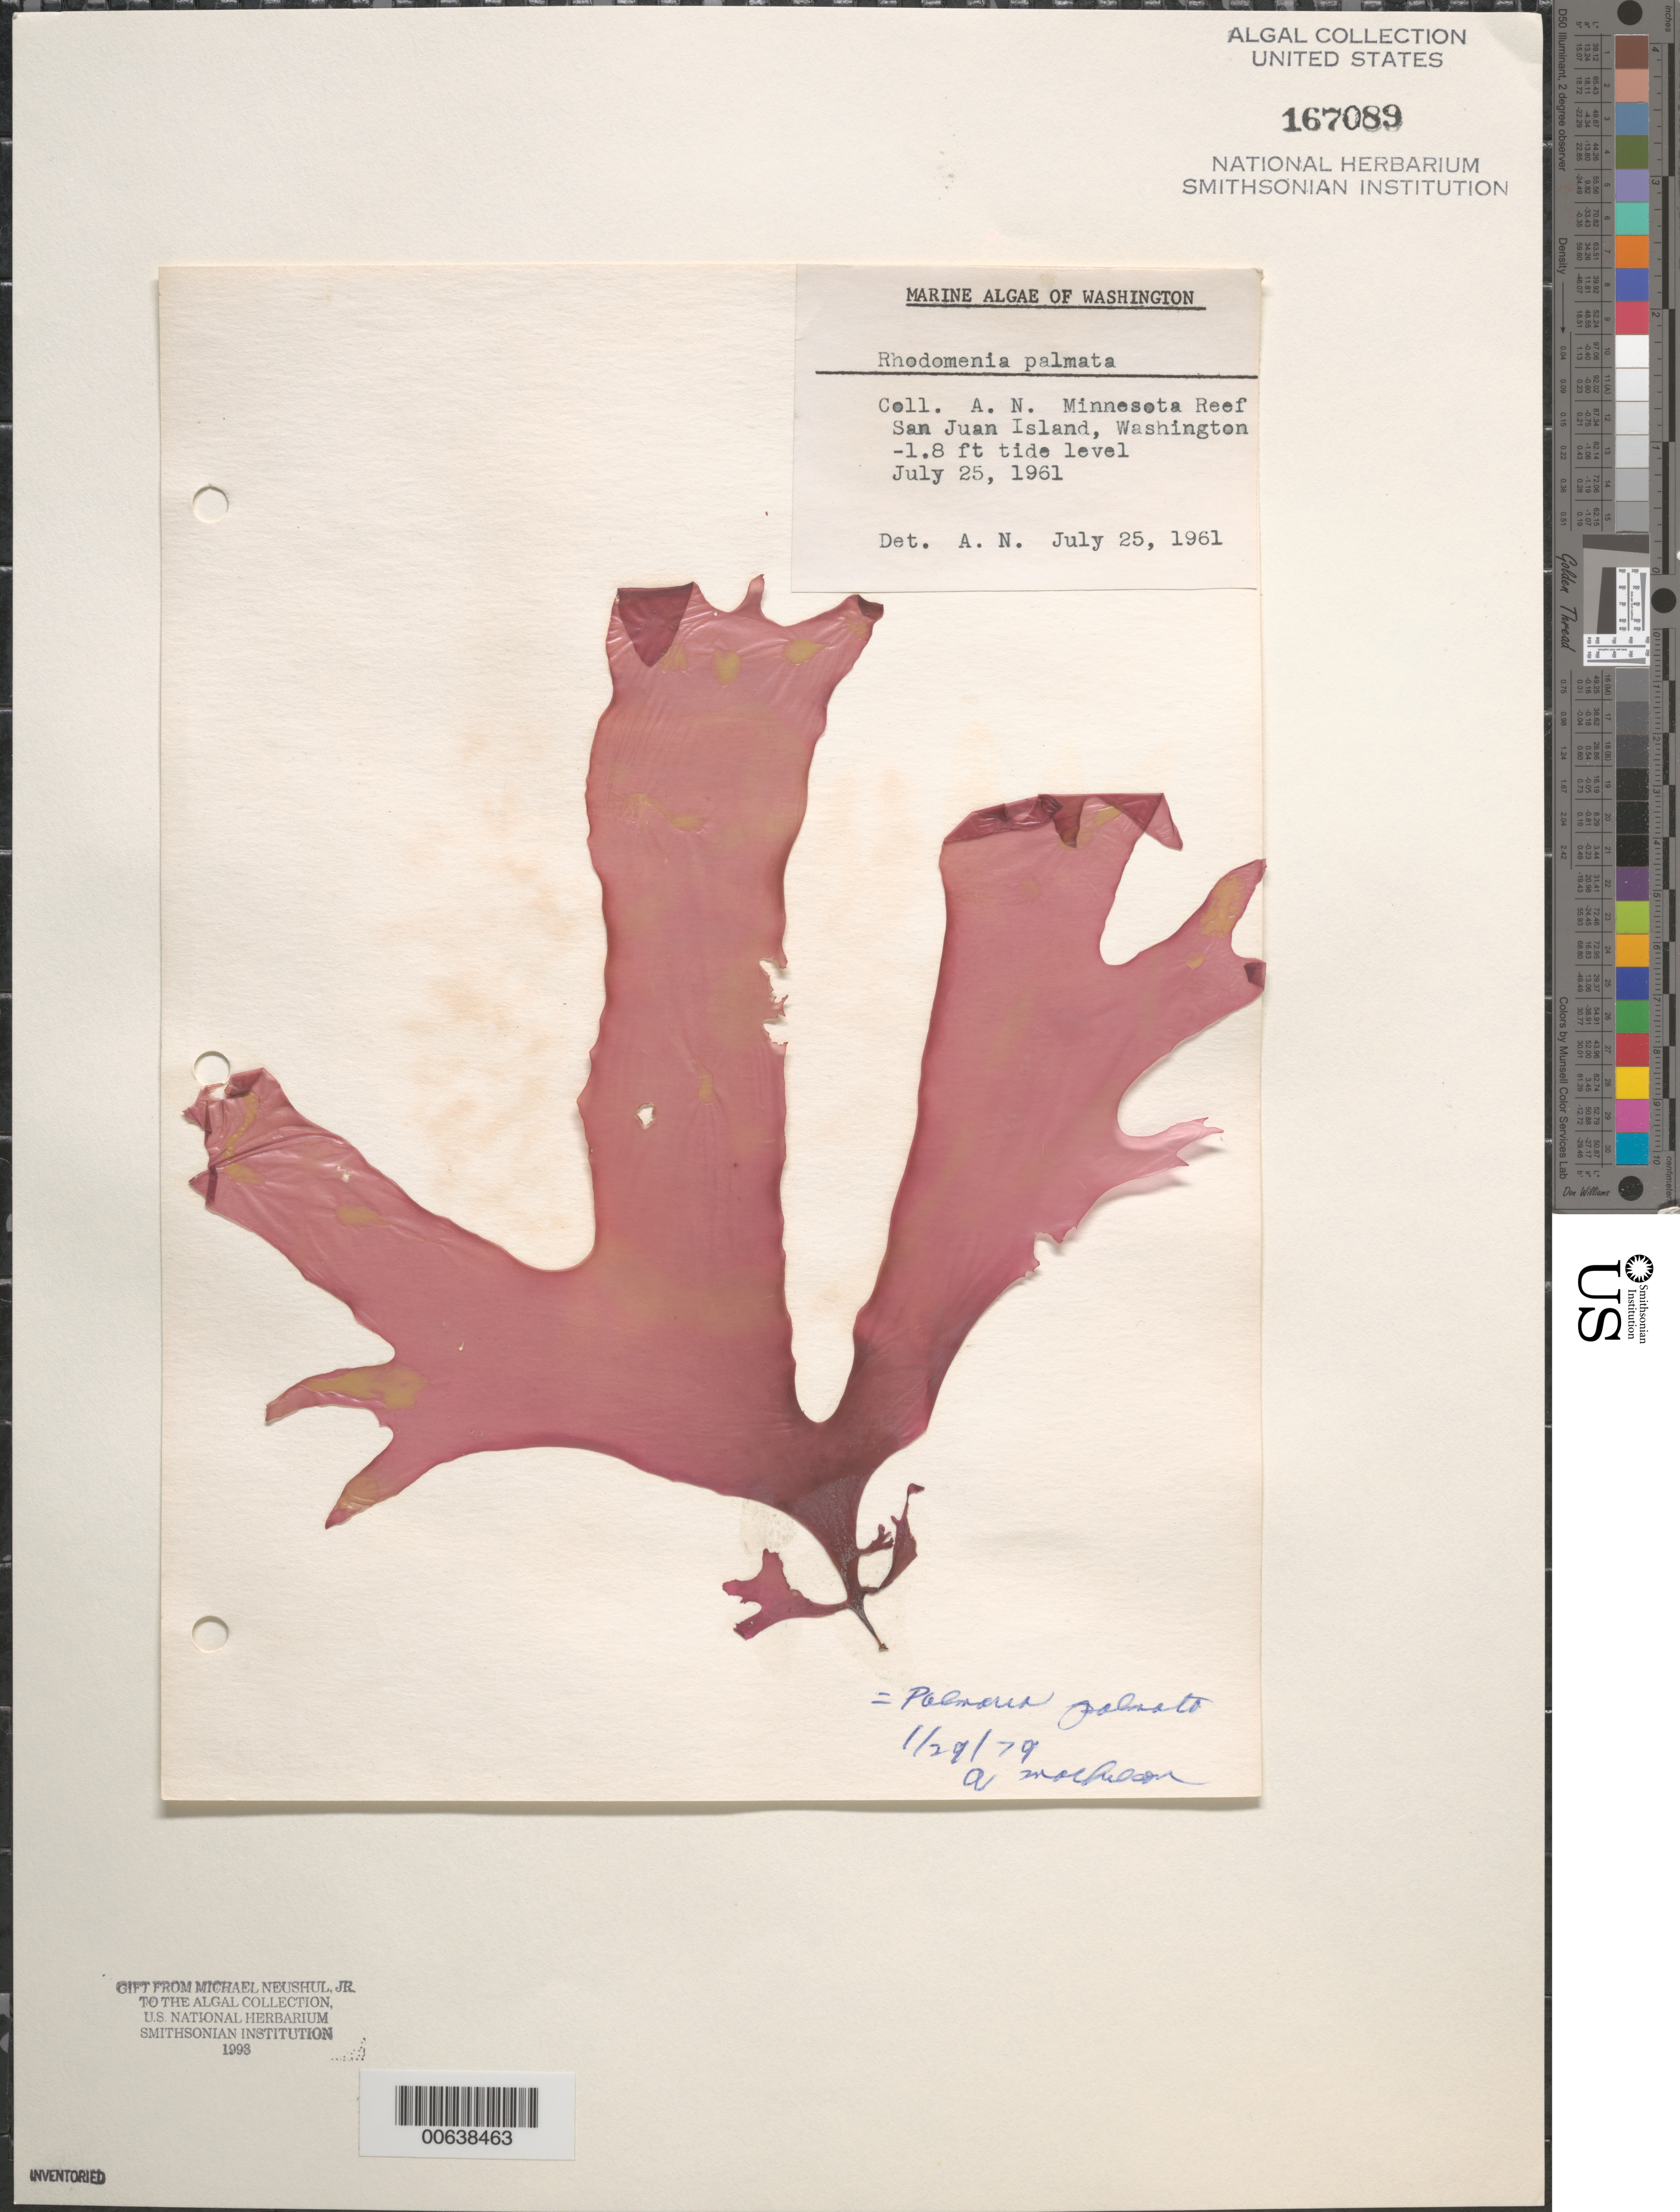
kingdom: Plantae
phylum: Rhodophyta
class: Florideophyceae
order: Palmariales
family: Palmariaceae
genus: Palmaria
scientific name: Palmaria palmata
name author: (L.) F. Weber & D. Mohr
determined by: Mathieson, A. C.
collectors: A. N.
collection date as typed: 25 Jul 1961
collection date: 1961-07-25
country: United States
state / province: Washington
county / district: San Juan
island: San Juan Island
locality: Minnesota Reef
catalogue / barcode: US 167089